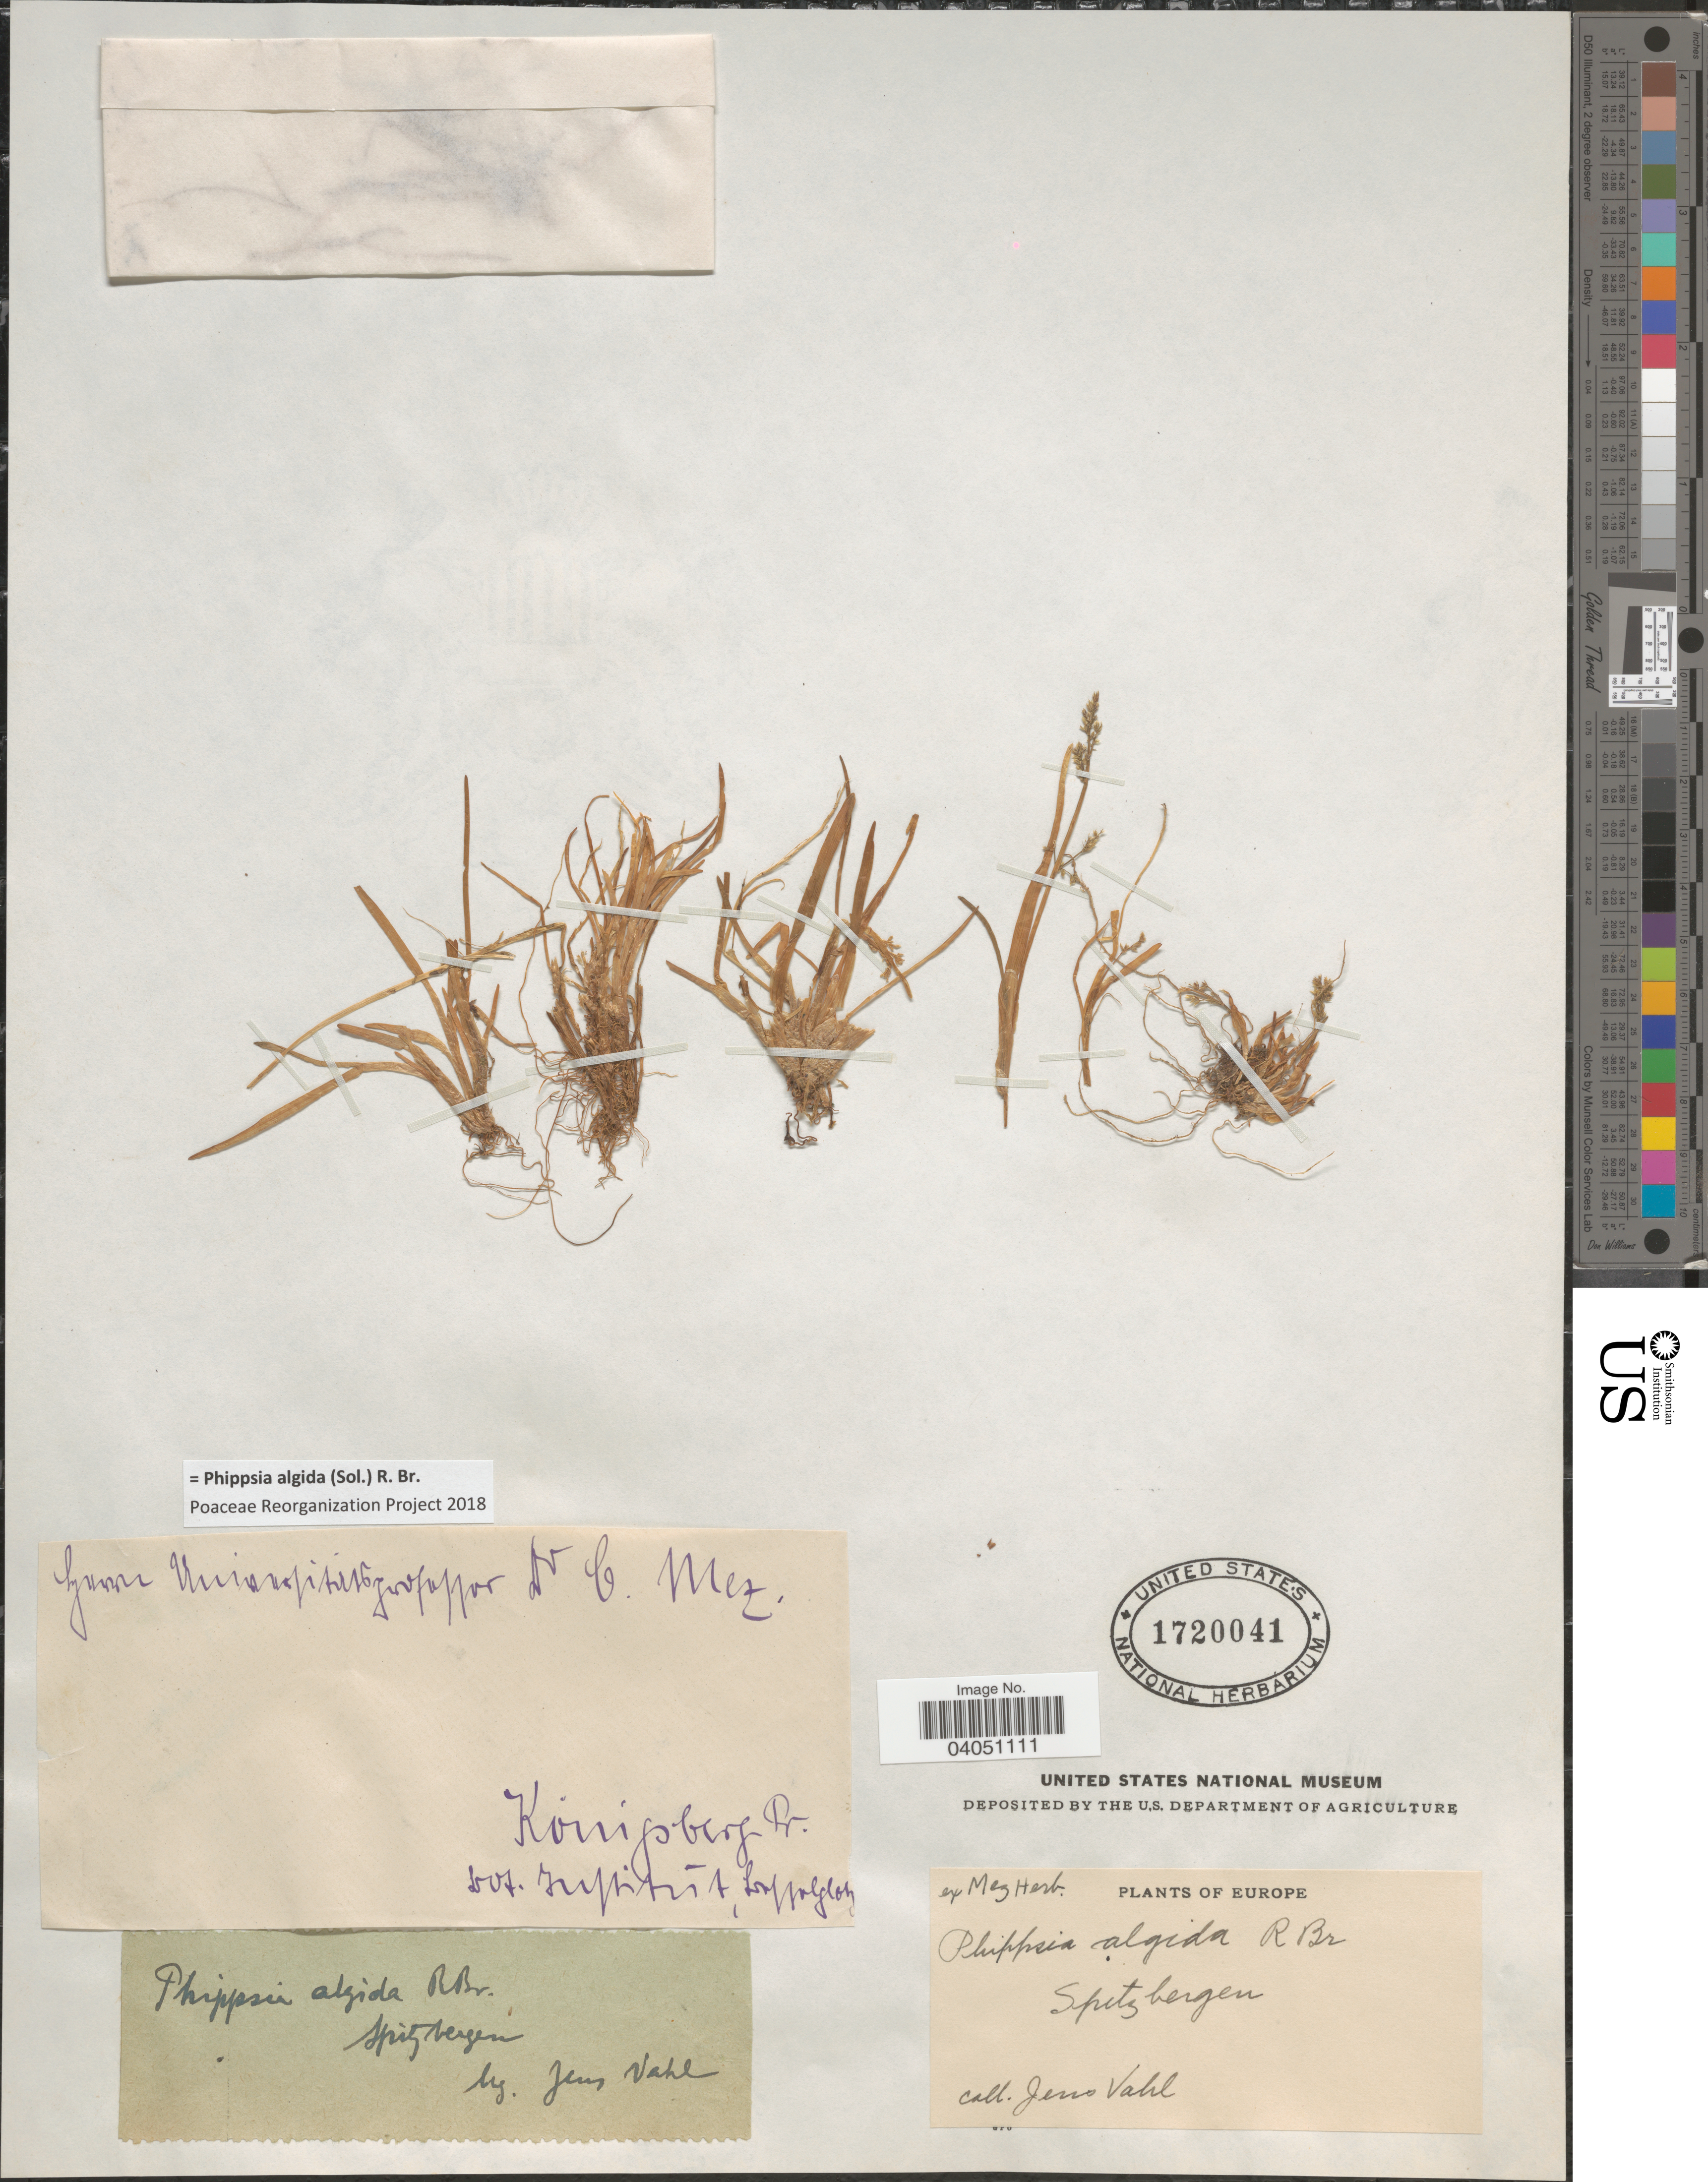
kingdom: Plantae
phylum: Tracheophyta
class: Liliopsida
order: Poales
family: Poaceae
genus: Phippsia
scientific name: Phippsia algida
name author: (Sol.) R. Br.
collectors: J. M. Vahl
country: Norway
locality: Europe. Spitzbergen.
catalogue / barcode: US 1720041